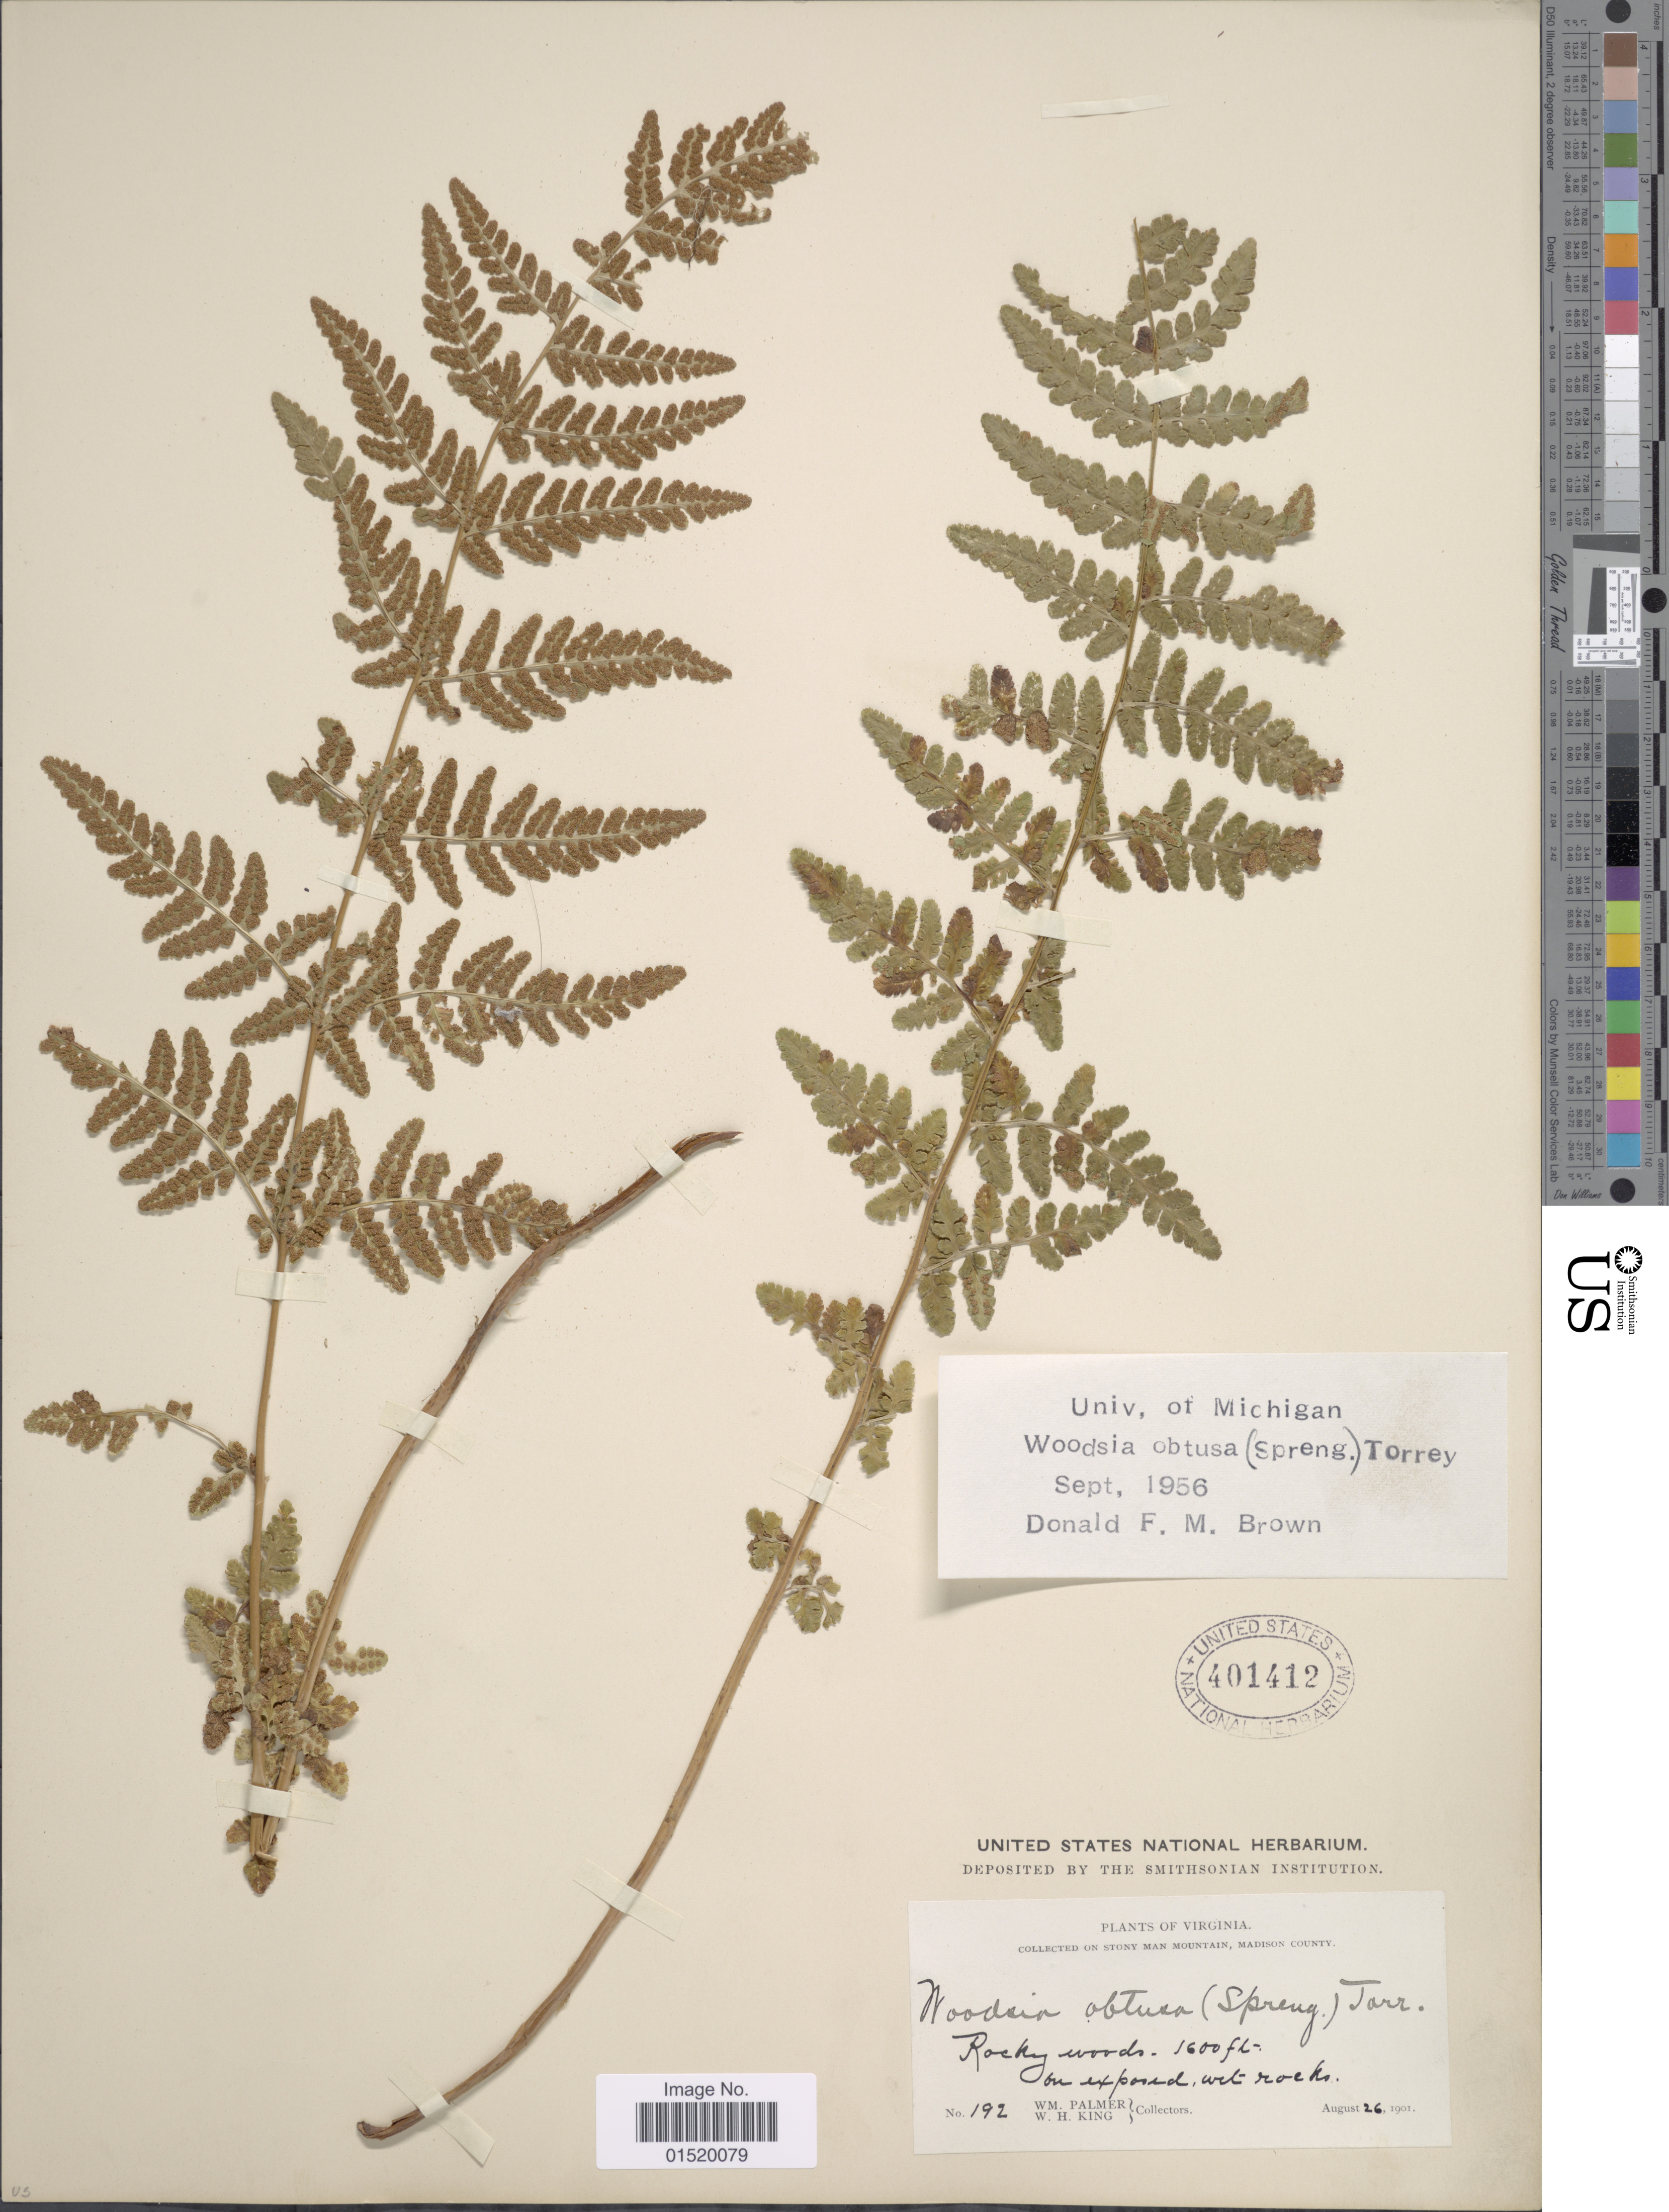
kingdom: Plantae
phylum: Tracheophyta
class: Polypodiopsida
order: Polypodiales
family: Woodsiaceae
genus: Woodsia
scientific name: Woodsia obtusa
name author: (Spreng.) Torr.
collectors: W. Palmer & W. H. King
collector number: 192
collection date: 1901-08-26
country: United States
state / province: Virginia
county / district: Madison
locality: On stony man mountain, Madison County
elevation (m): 488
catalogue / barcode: US 401412